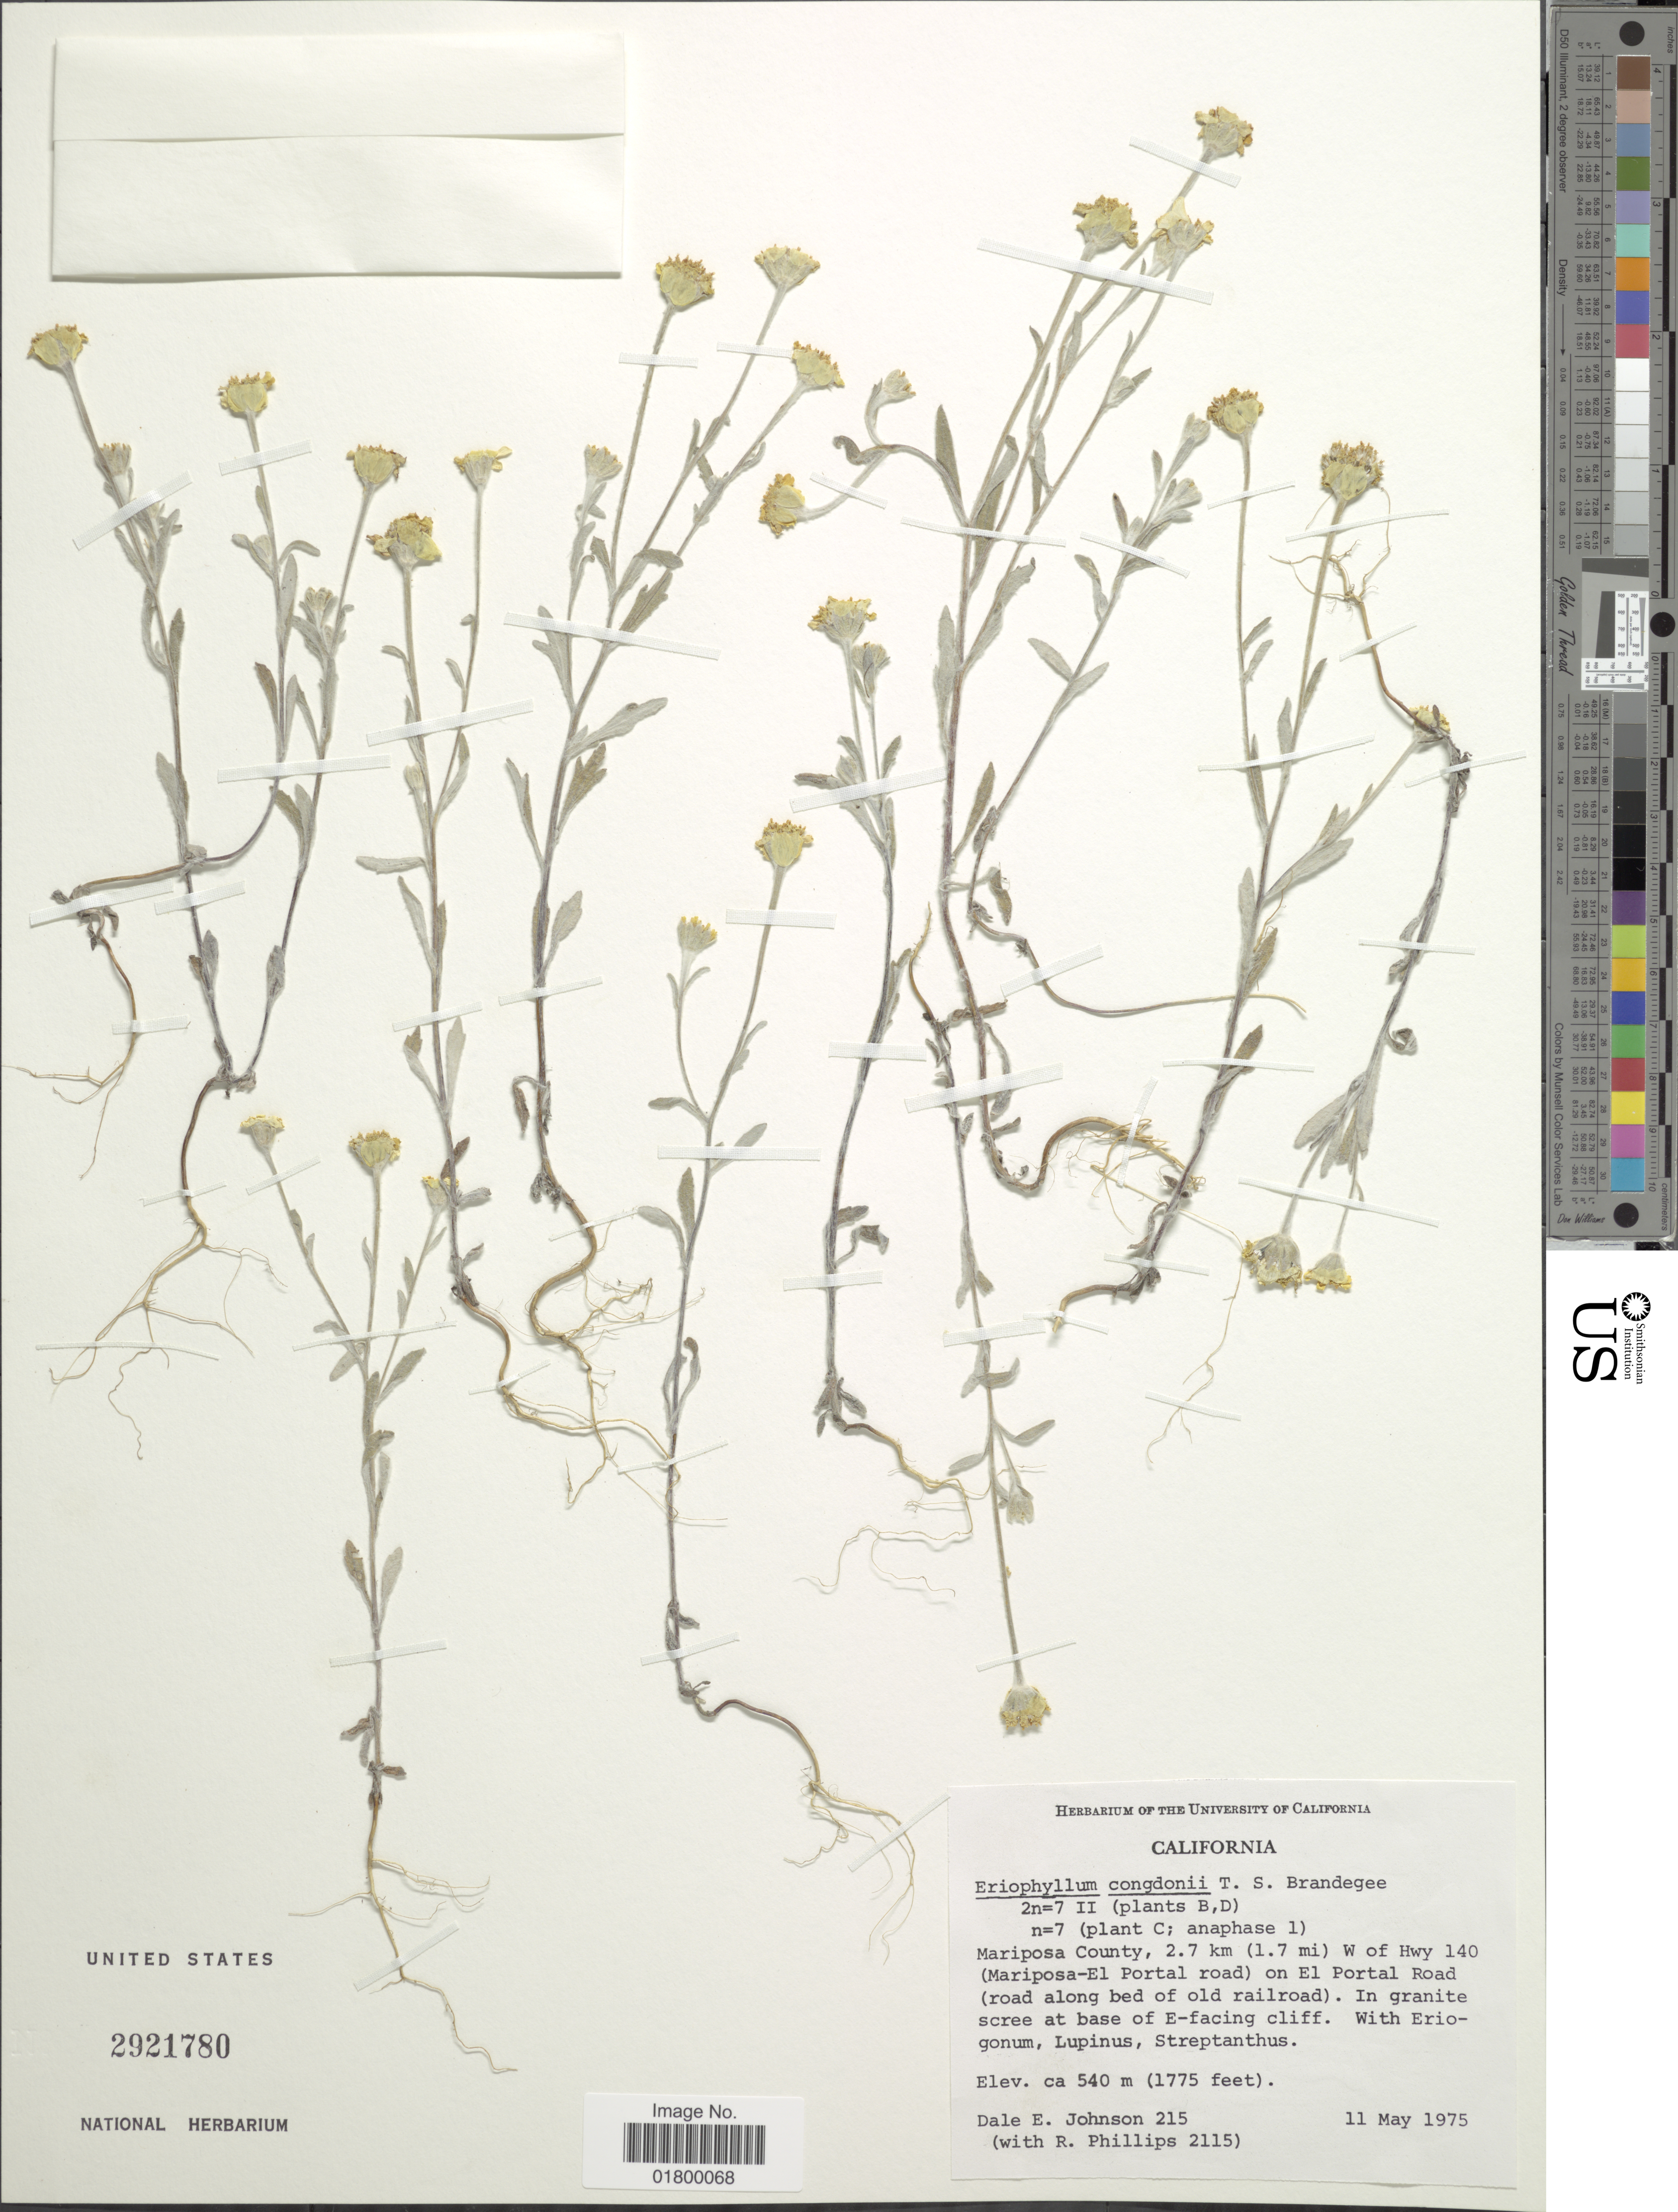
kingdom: Plantae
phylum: Tracheophyta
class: Magnoliopsida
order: Asterales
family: Asteraceae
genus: Eriophyllum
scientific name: Eriophyllum congdonii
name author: Brandegee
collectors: D. E. Johnson & R. Phillips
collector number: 2115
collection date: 1975-05-11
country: United States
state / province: California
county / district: Mariposa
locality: Mariposa County, 2.7 km (1.7 mi) W of Hwy 140 (Mariposa-El Portal road) on El Portal Road (road along bed of old railroad)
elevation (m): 540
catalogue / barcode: US 2921780